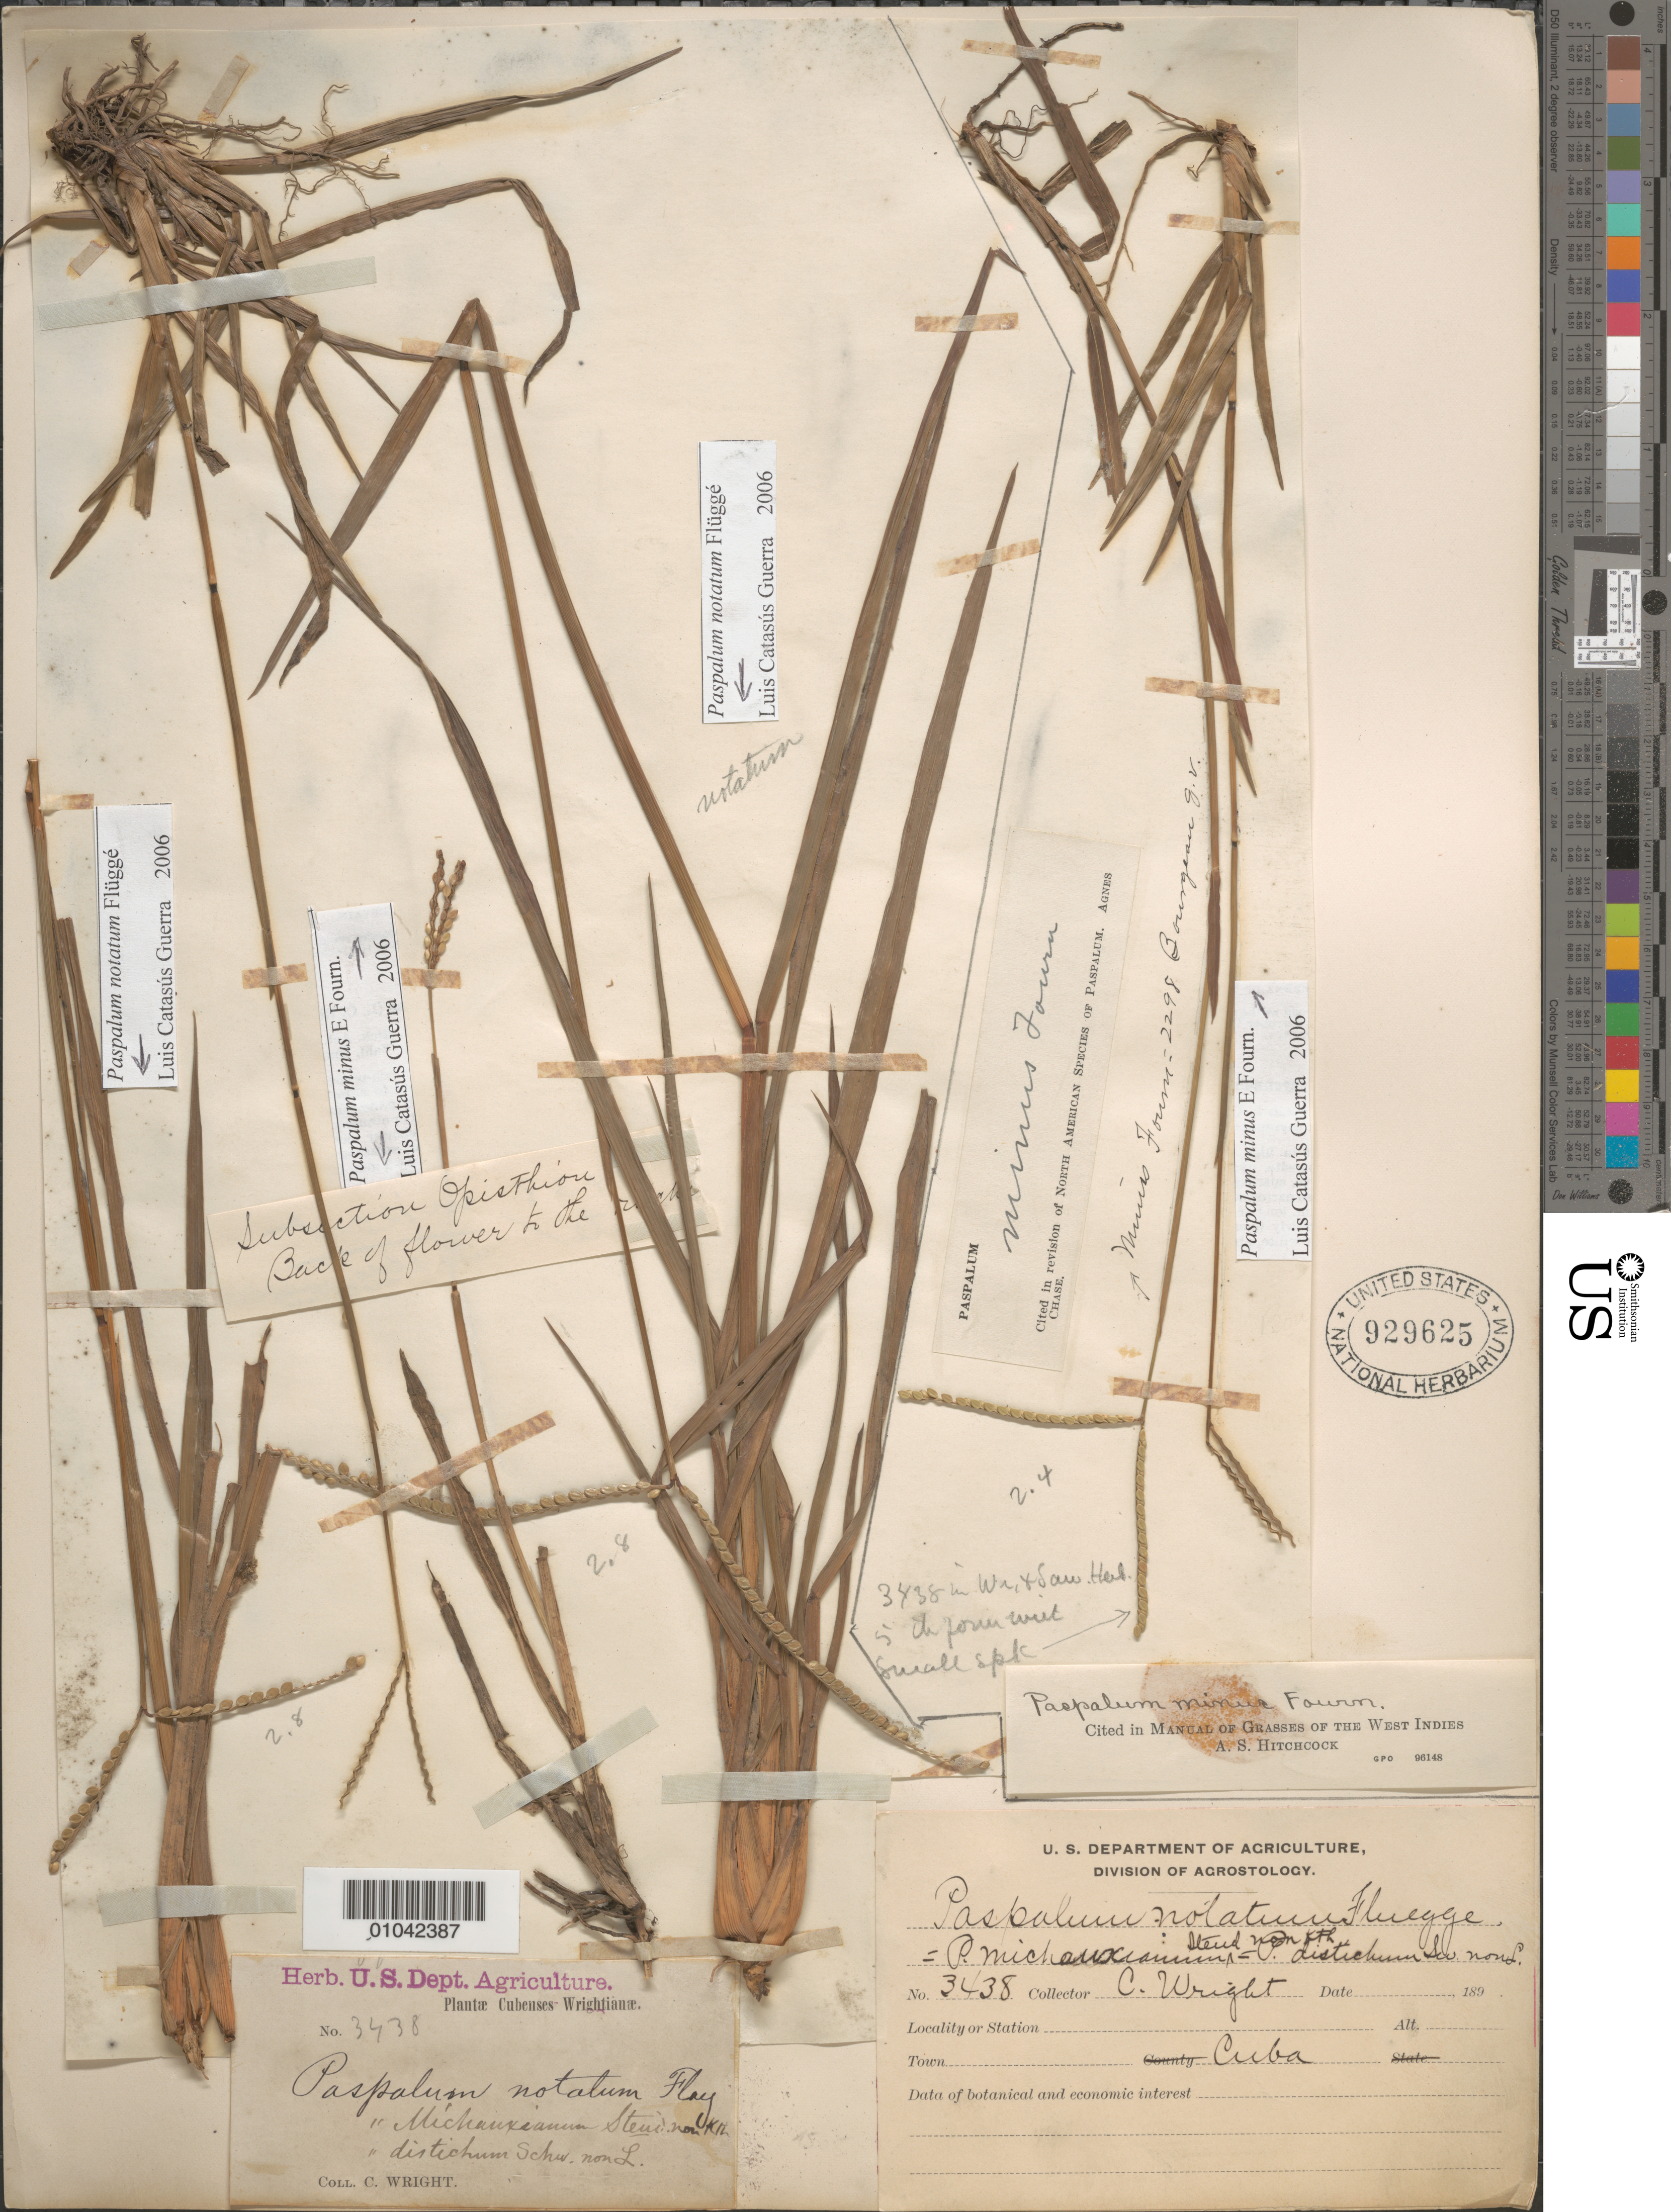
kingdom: Plantae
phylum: Tracheophyta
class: Liliopsida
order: Poales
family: Poaceae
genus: Paspalum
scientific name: Paspalum minus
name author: E. Fourn.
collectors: C. Wright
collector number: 3438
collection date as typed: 1890 to -- --- 1899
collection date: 1890/1899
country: Cuba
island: Cuba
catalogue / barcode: US 929625